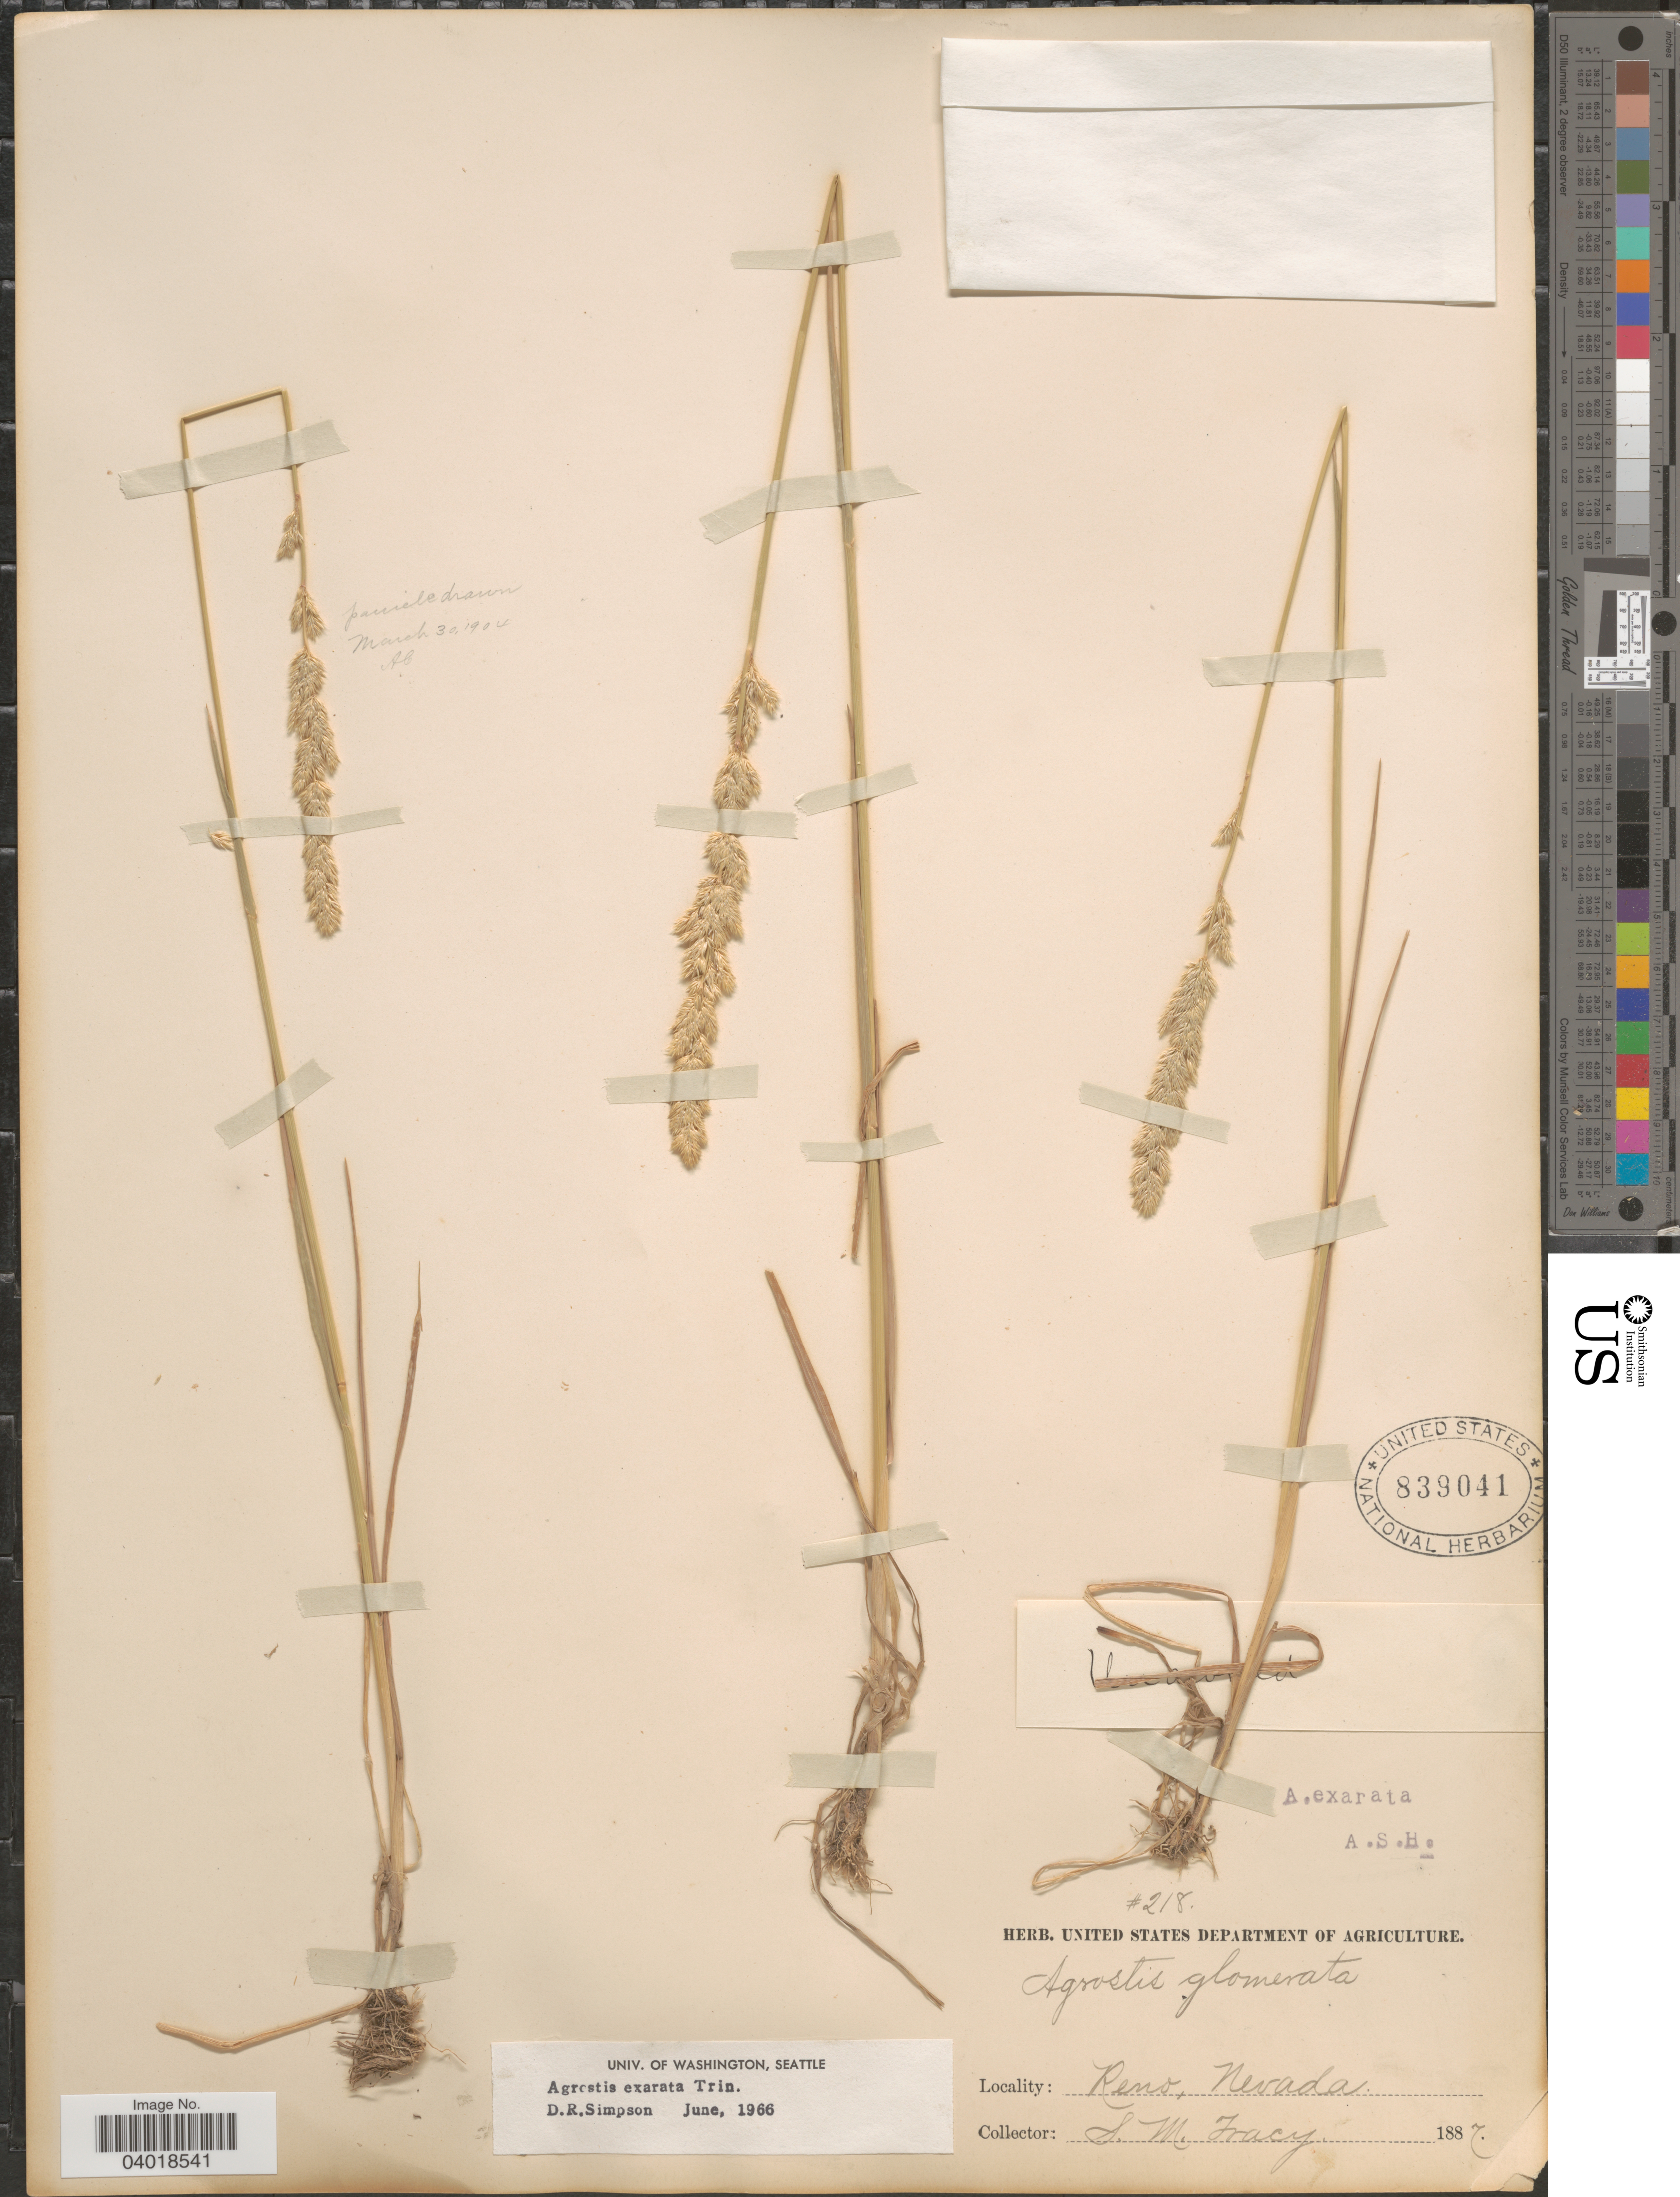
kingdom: Plantae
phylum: Tracheophyta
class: Liliopsida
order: Poales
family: Poaceae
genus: Agrostis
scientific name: Agrostis exarata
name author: Trin.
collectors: S. M. Tracy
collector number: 218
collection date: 1887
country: United States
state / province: Nevada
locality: Reno.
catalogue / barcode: US 839041